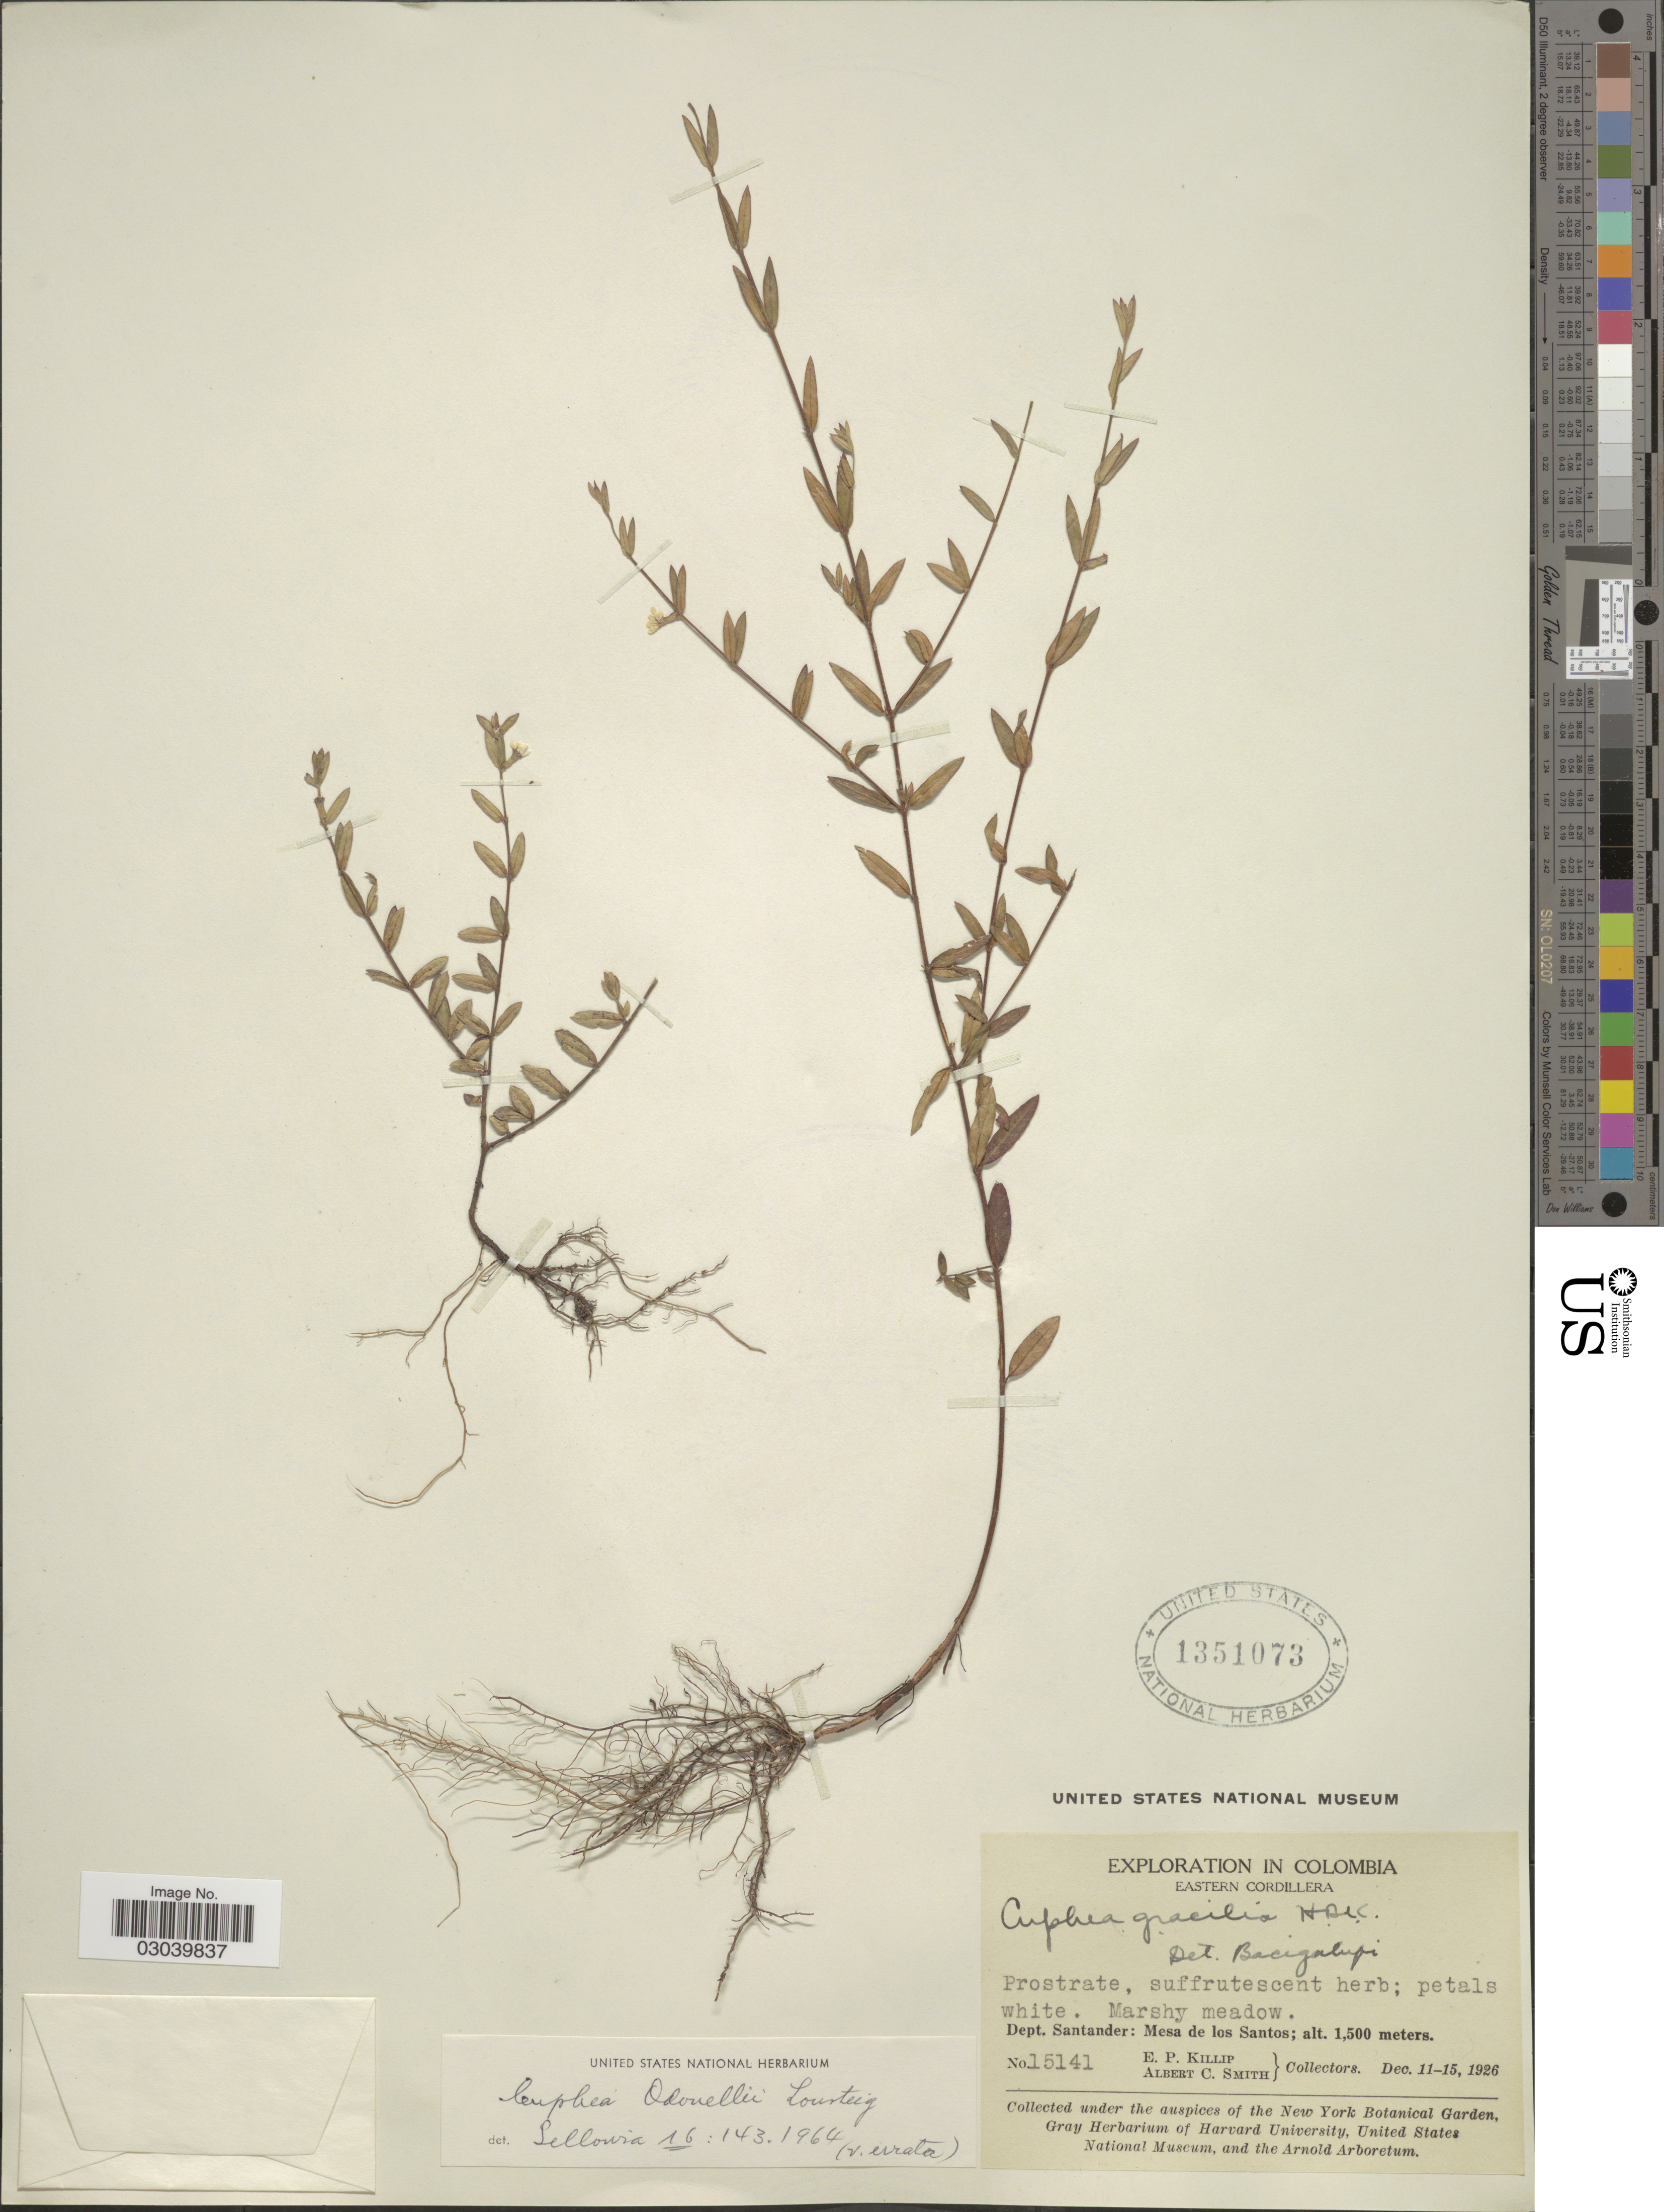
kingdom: Plantae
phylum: Tracheophyta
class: Magnoliopsida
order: Myrtales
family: Lythraceae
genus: Cuphea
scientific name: Cuphea odonellii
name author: Lourteig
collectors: E. P. Killip & A. C. Smith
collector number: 15141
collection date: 1926-12-11/1926-12-15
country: Colombia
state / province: Santander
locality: Eastern Cordillera. Dept. Santander: Mesa de los Santos.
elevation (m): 1500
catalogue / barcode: US 1351073